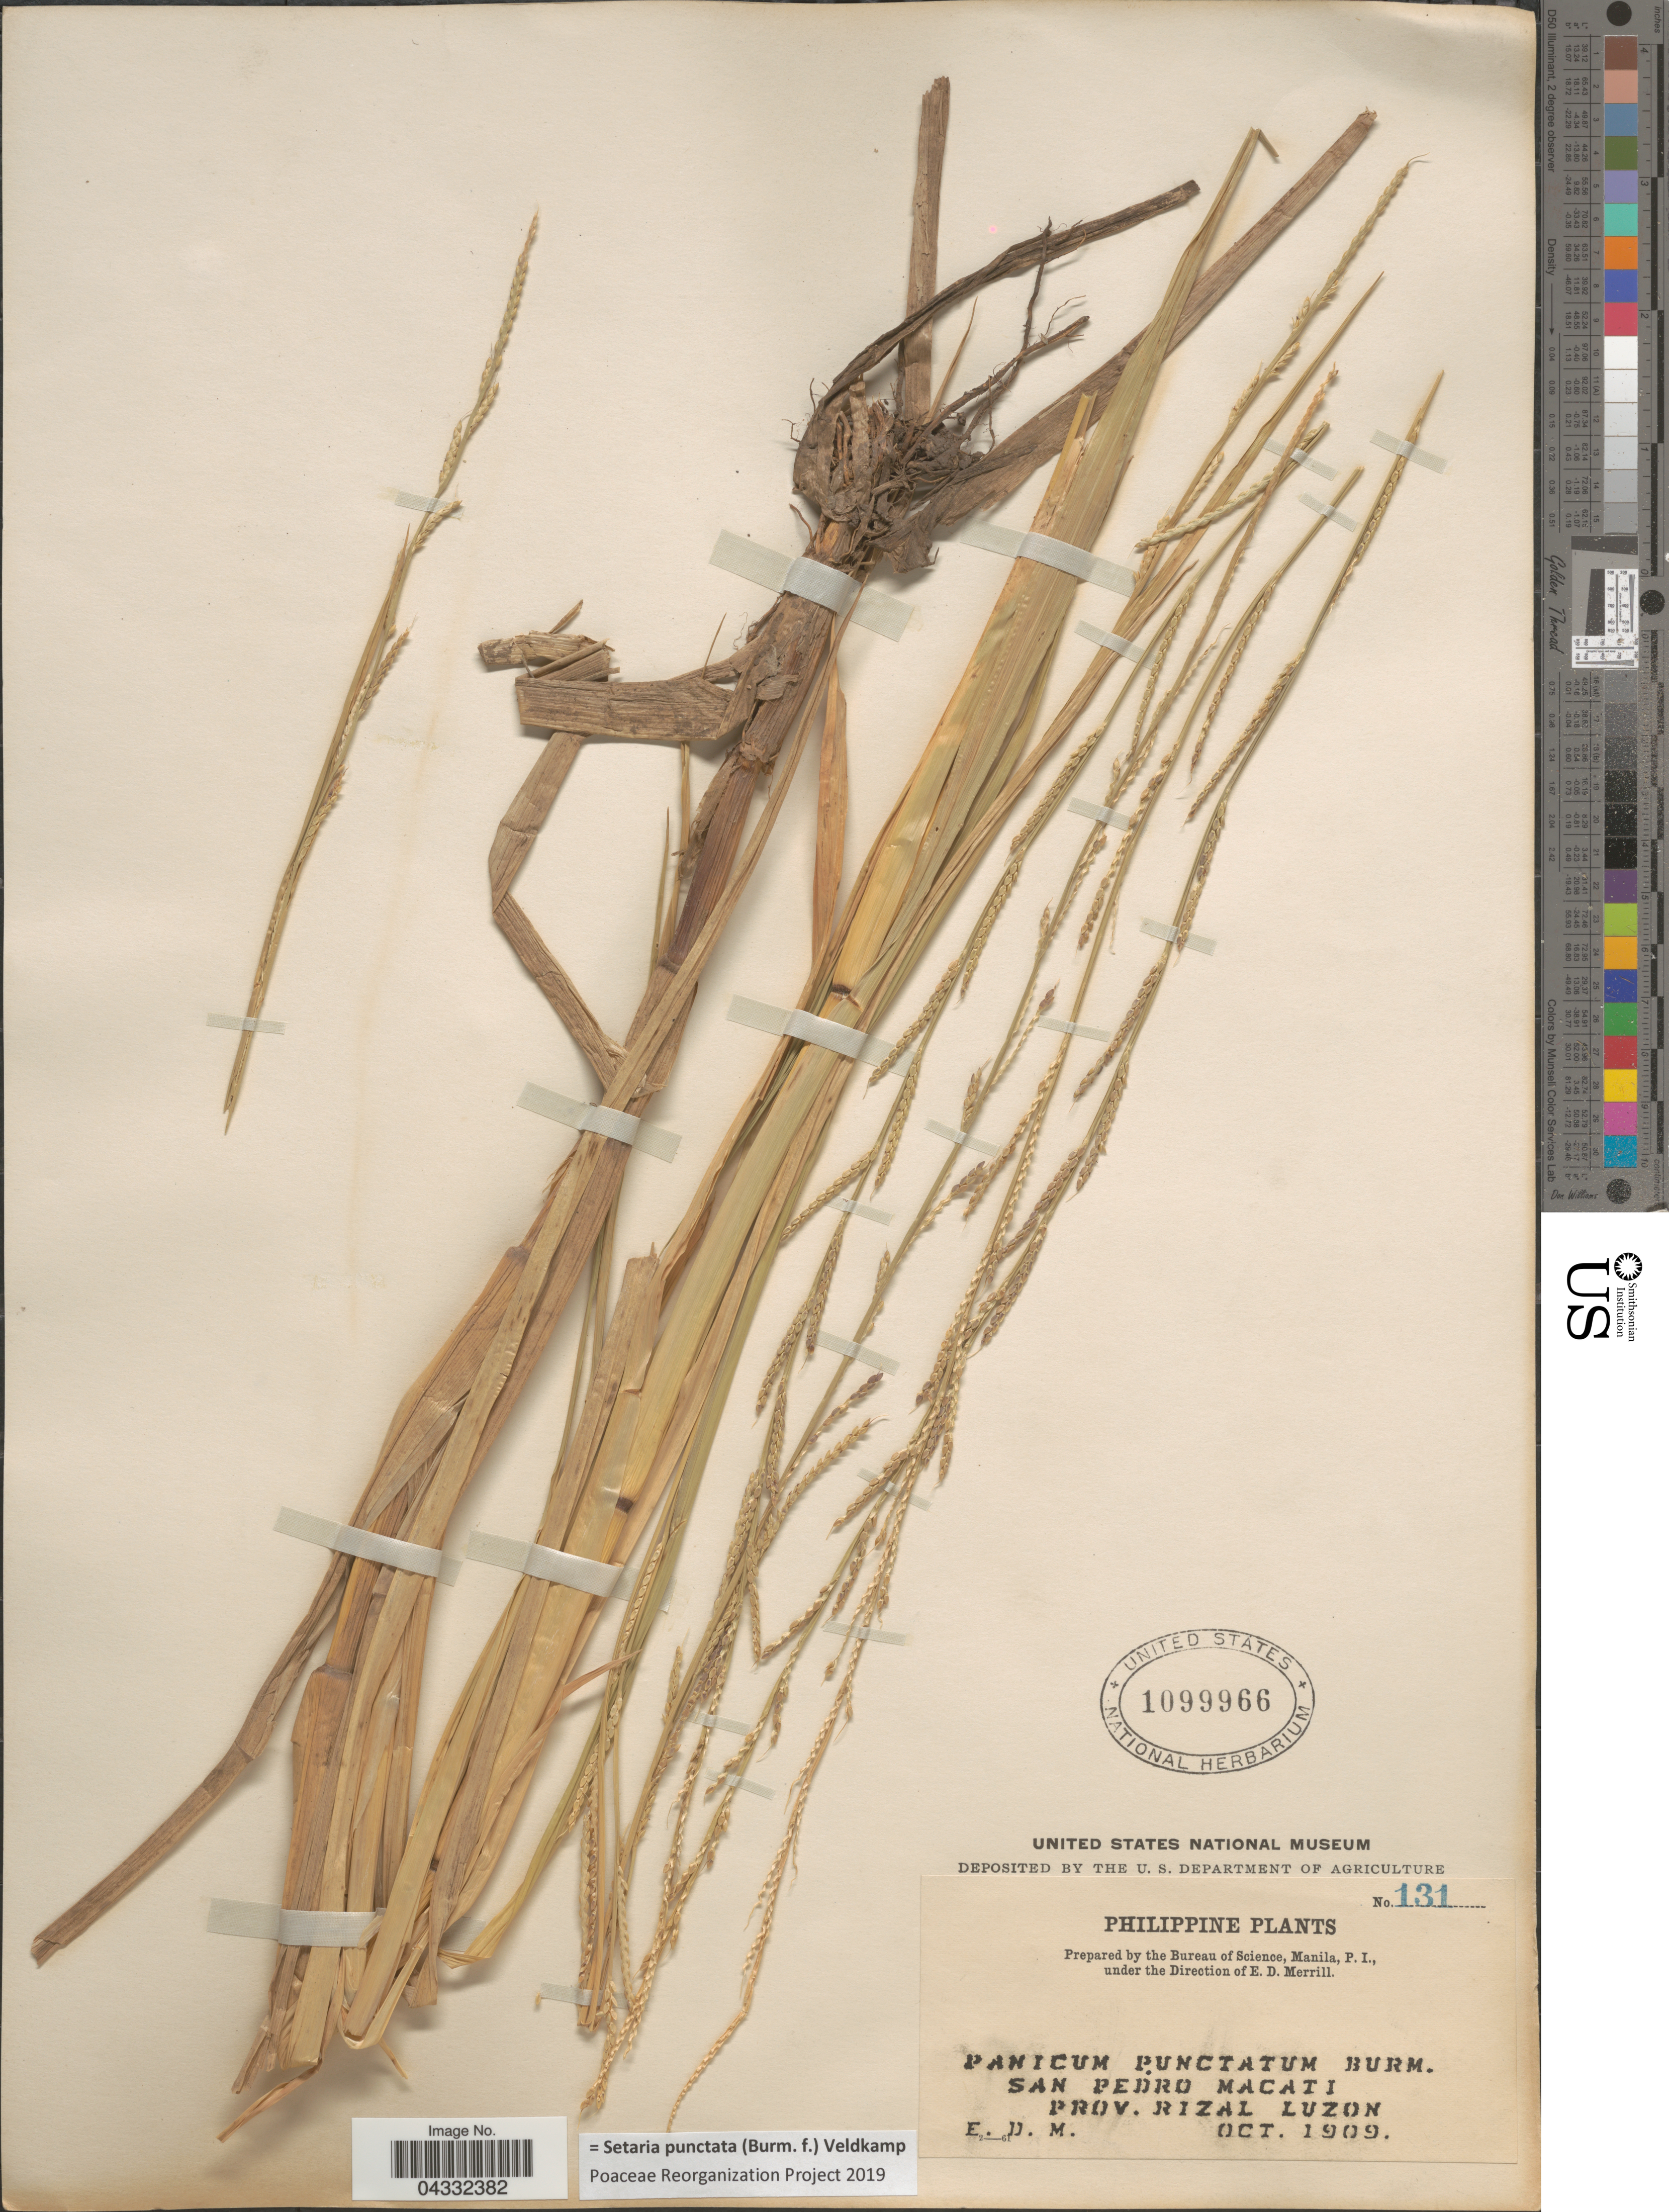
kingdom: Plantae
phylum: Tracheophyta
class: Liliopsida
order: Poales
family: Poaceae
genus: Setaria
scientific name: Setaria punctata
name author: (Burm. f.) Veldkamp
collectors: E. D. Merrill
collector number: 131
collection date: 1909-10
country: Philippines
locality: San Pedro Macati. Prov. Rizal. Luzon.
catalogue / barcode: US 1099966